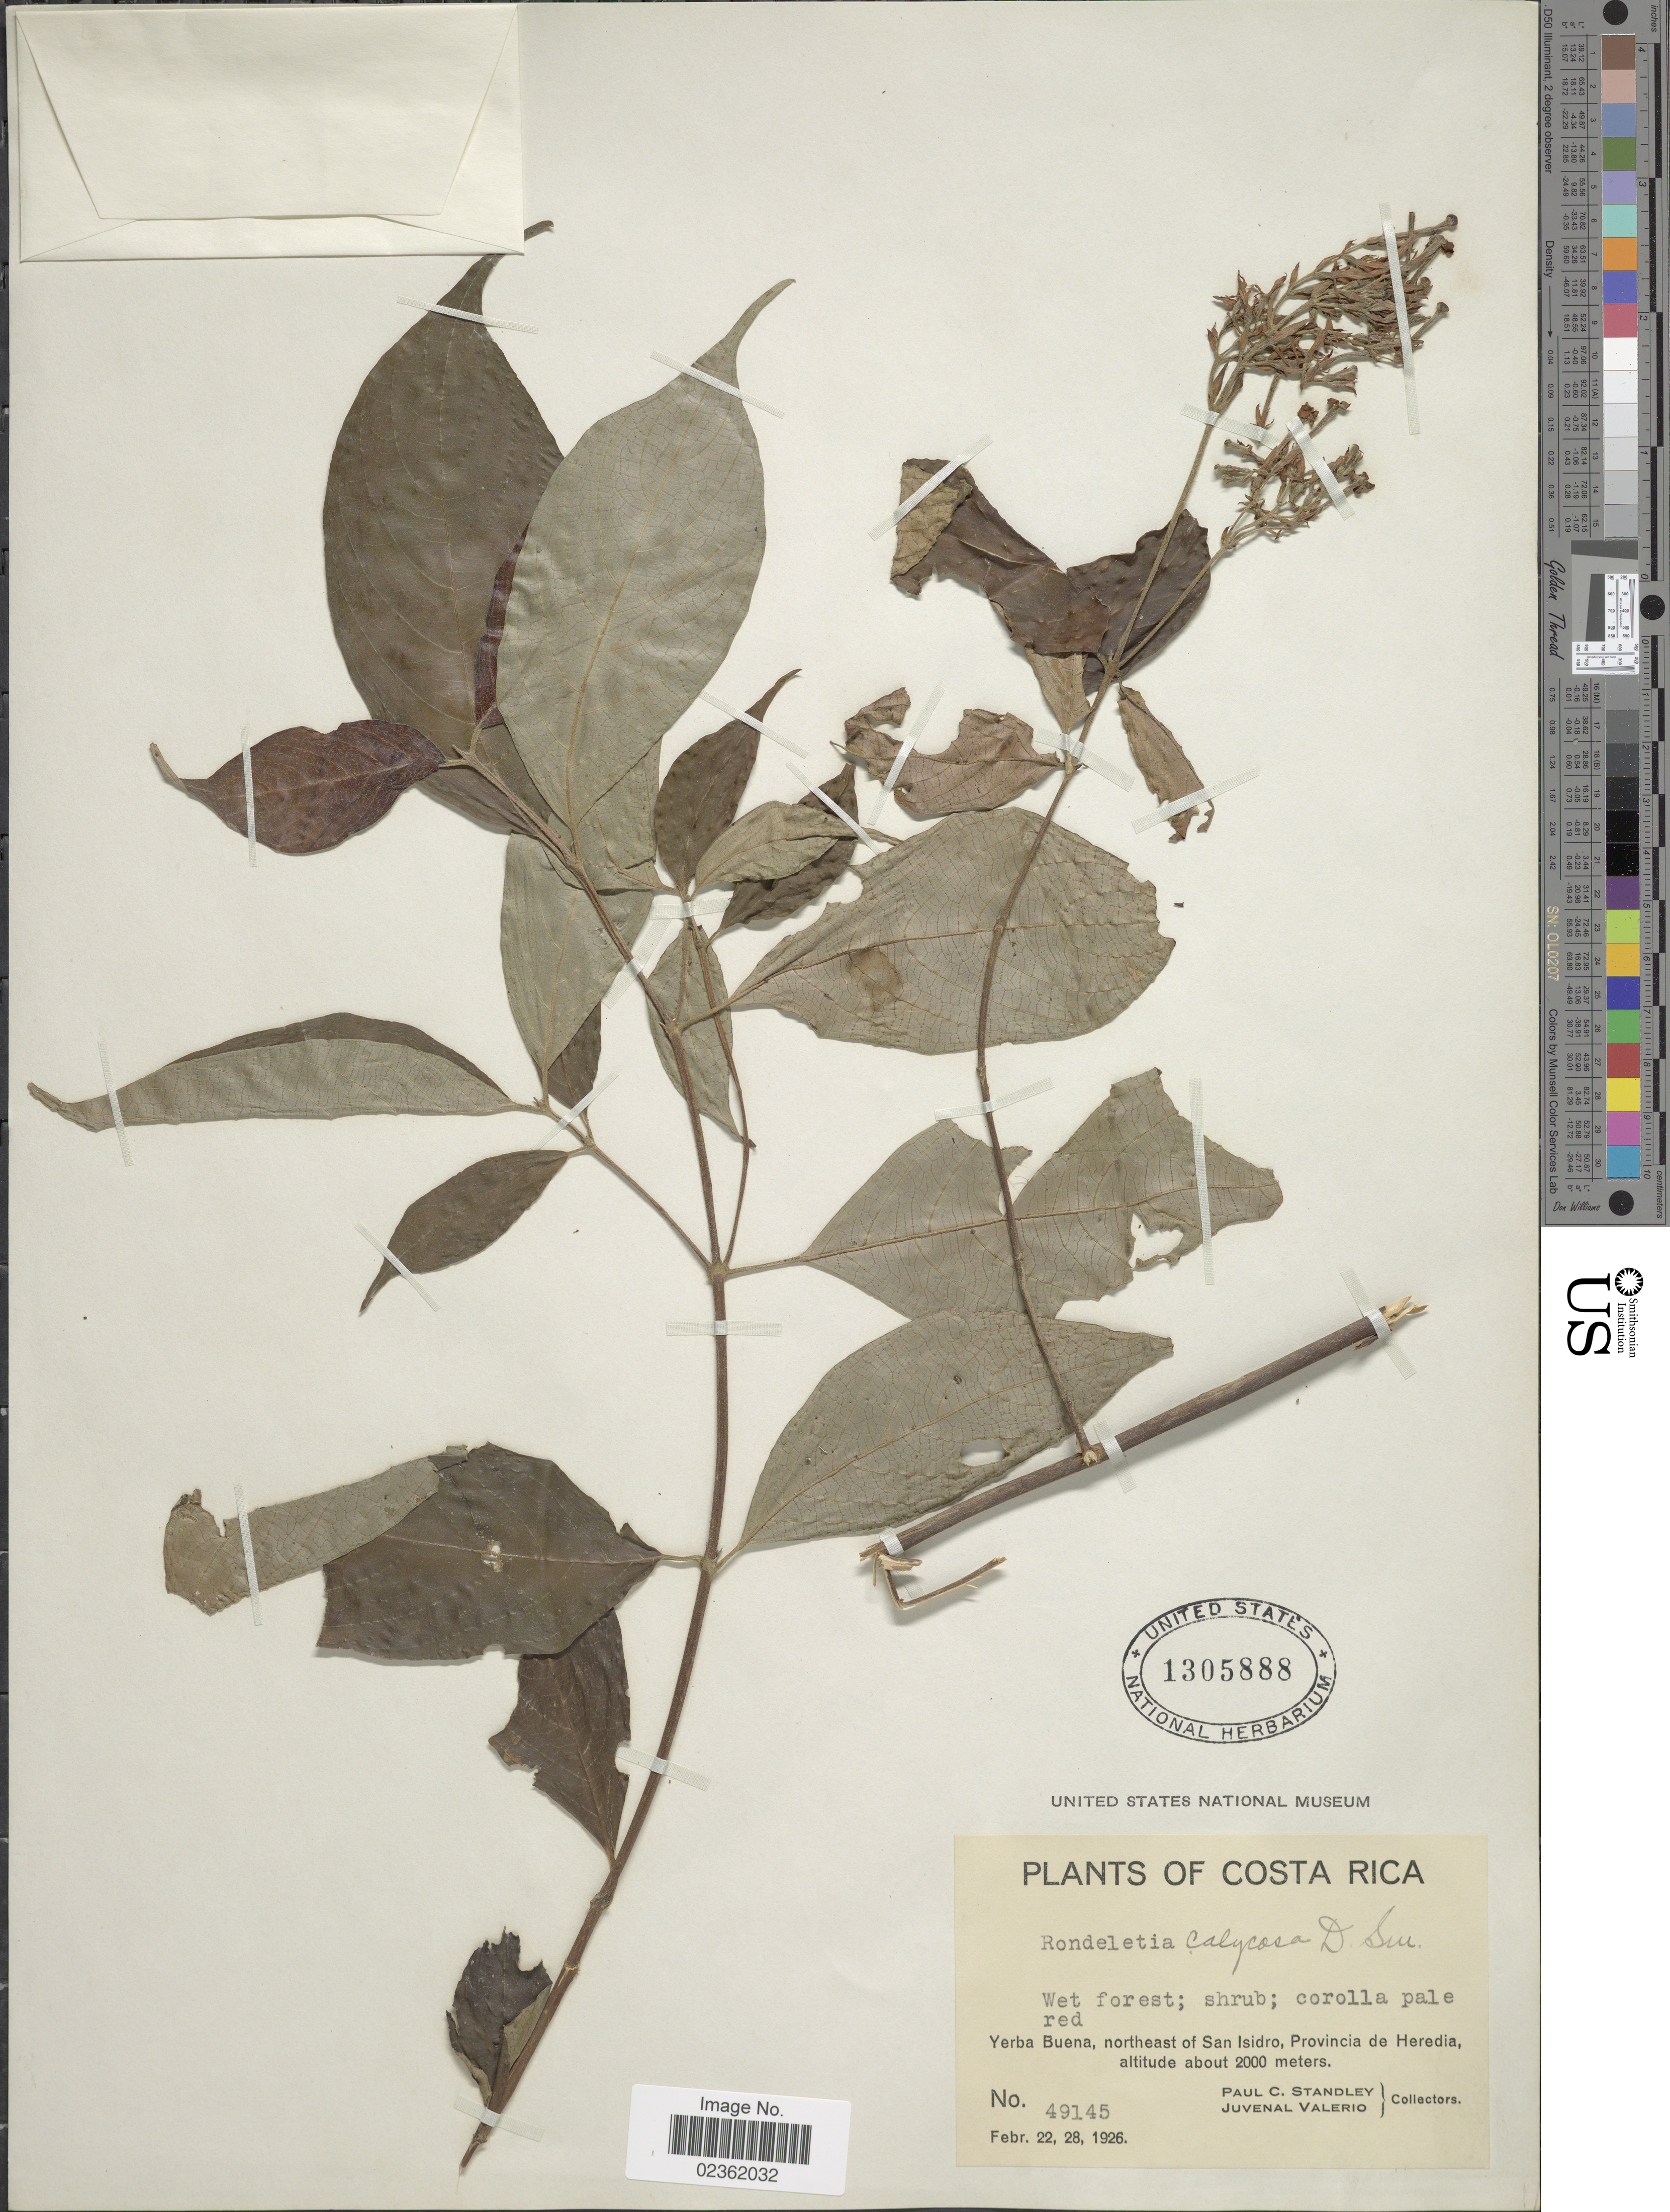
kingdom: Plantae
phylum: Tracheophyta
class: Magnoliopsida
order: Gentianales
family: Rubiaceae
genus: Rondeletia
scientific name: Rondeletia calycosa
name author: Donn. Sm.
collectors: P. C. Standley & J. Valerio R.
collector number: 49145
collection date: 1926-02-22/1926-02-28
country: Costa Rica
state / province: Heredia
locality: Yerba Buena, northeast of San Isidro.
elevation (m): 2000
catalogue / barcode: US 1305888